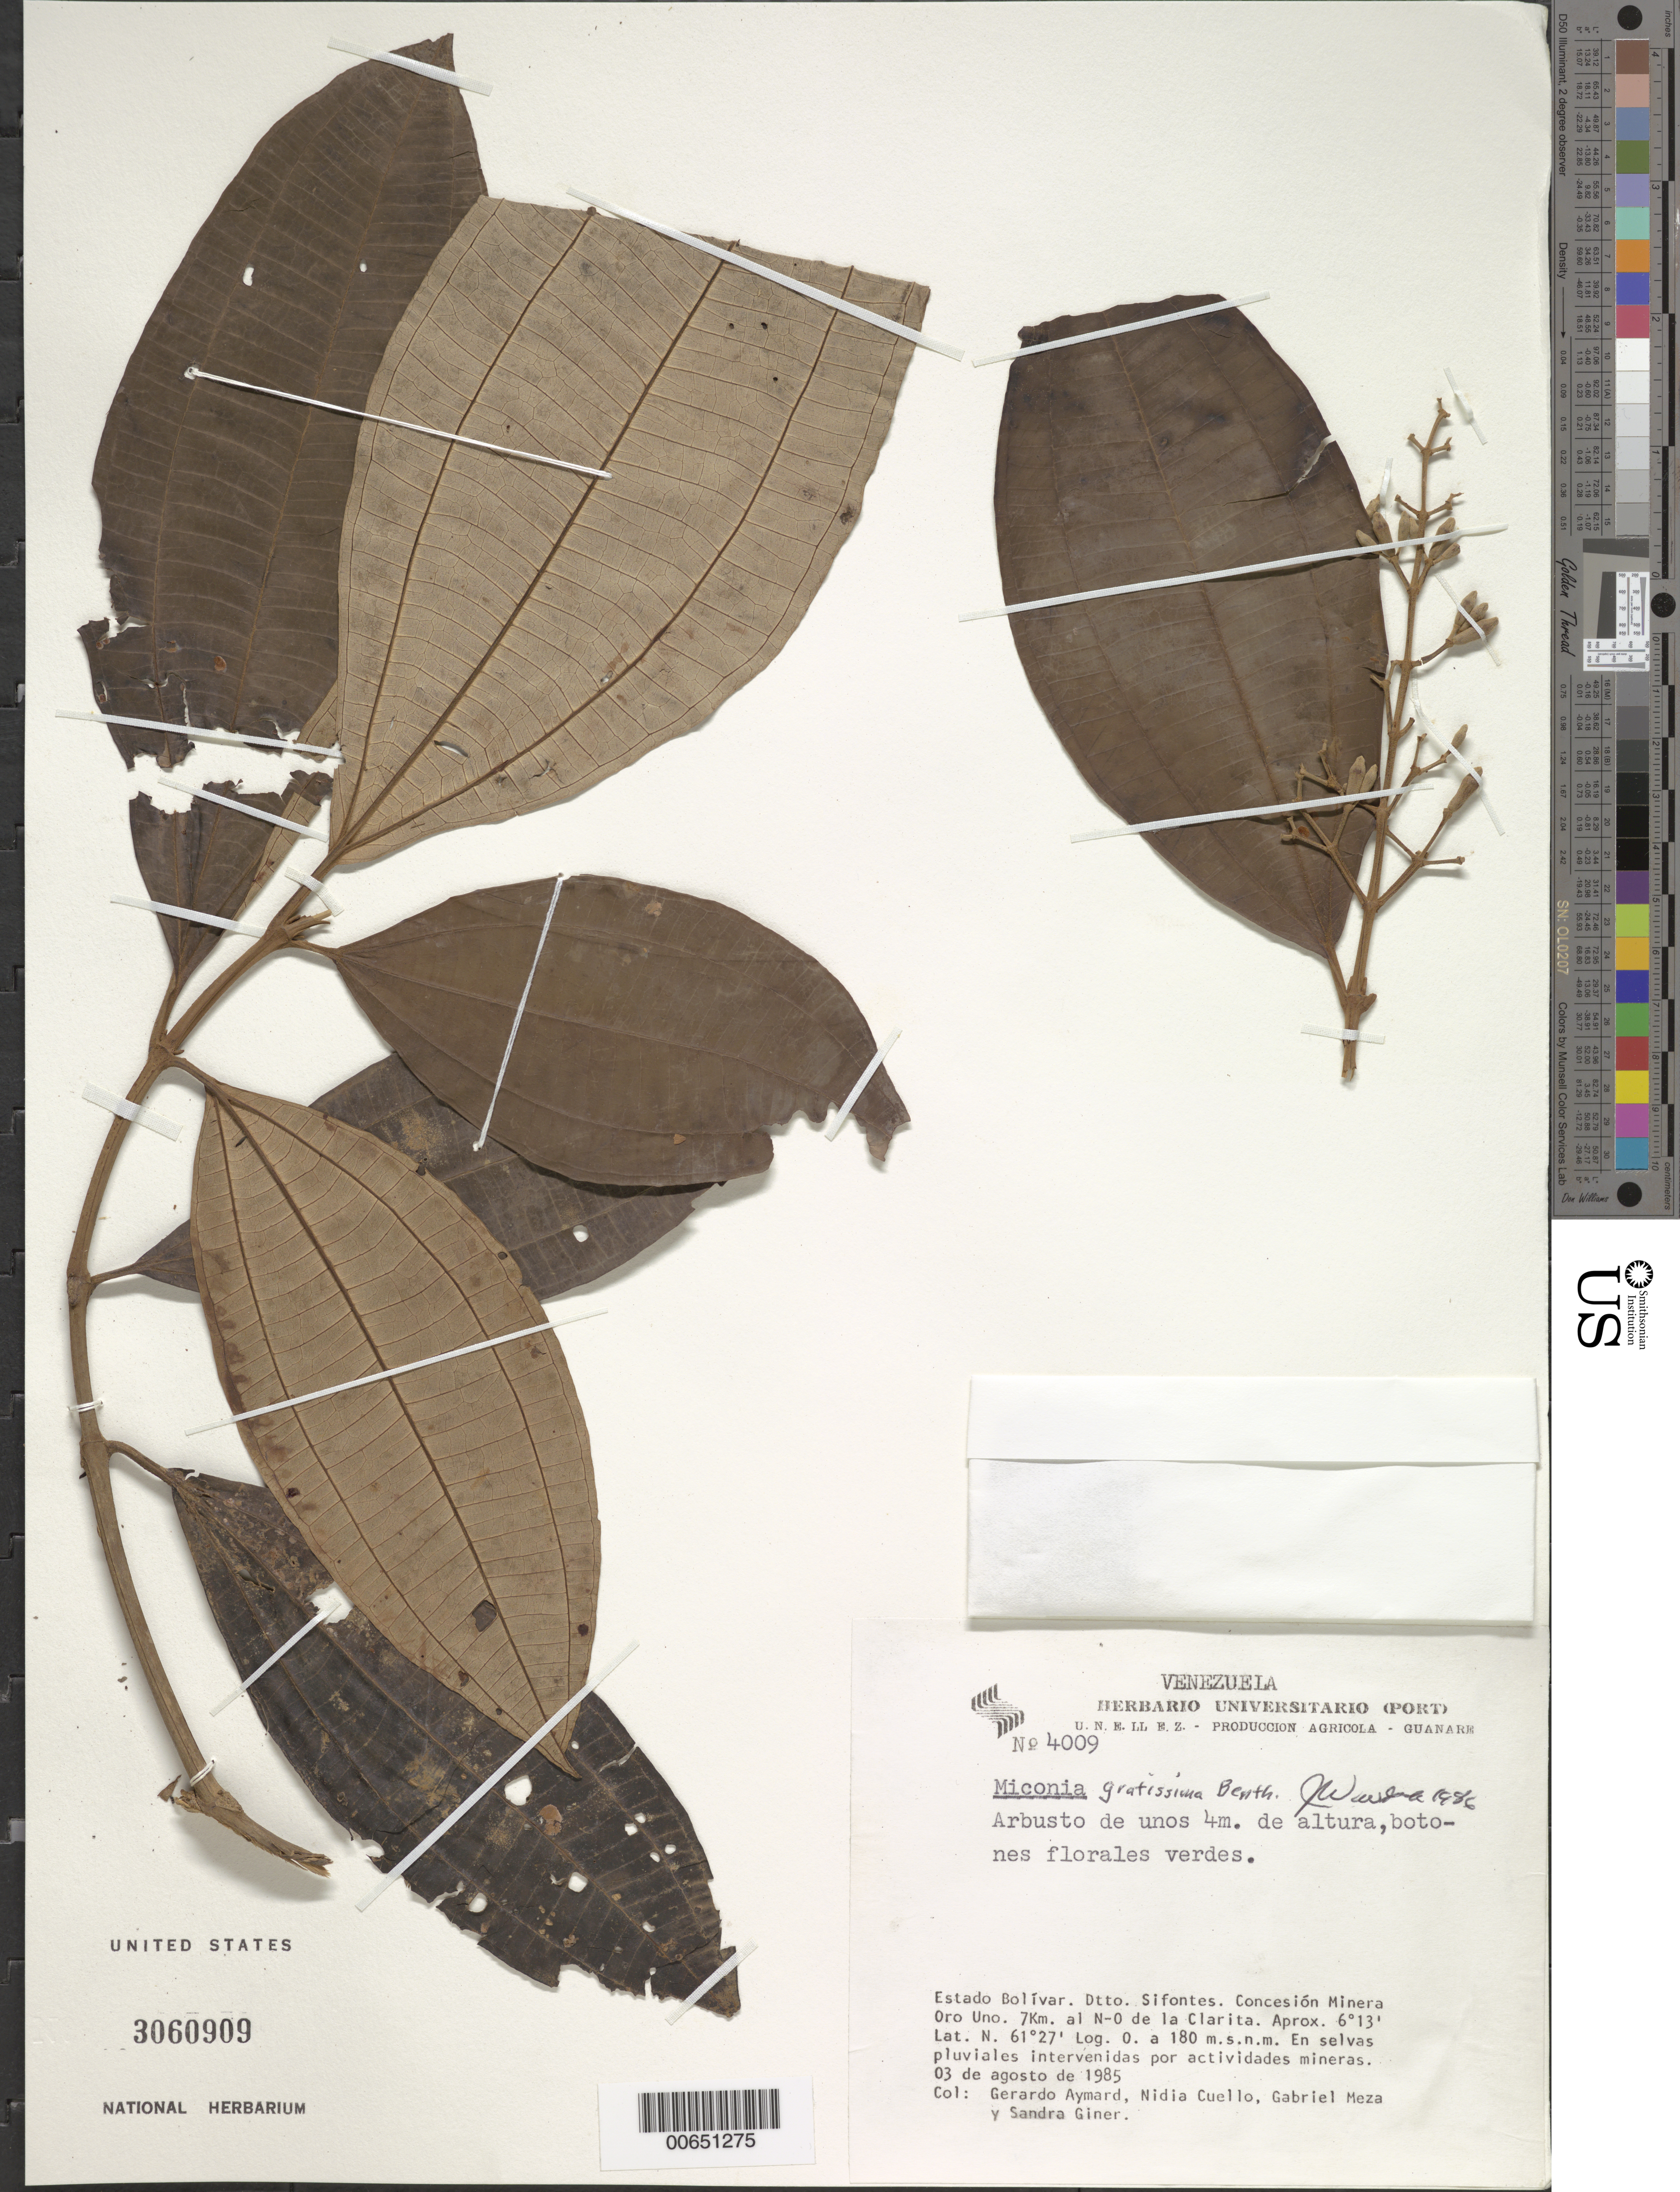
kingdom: Plantae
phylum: Tracheophyta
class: Magnoliopsida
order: Myrtales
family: Melastomataceae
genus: Miconia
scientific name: Miconia gratissima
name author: Benth. ex Triana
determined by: Wurdack, John J., (US), US (UNITED STATES)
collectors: G. A. Aymard, N. L. Cuello, G. Meza & S. Giner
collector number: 4009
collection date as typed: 3-Aug-85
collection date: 1985-08-03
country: Venezuela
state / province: Bolívar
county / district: Sifontes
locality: Concesión Minera Oro Uno 7 km NO Clarita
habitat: Rainforest; in mining area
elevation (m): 180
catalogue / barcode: US 3060909